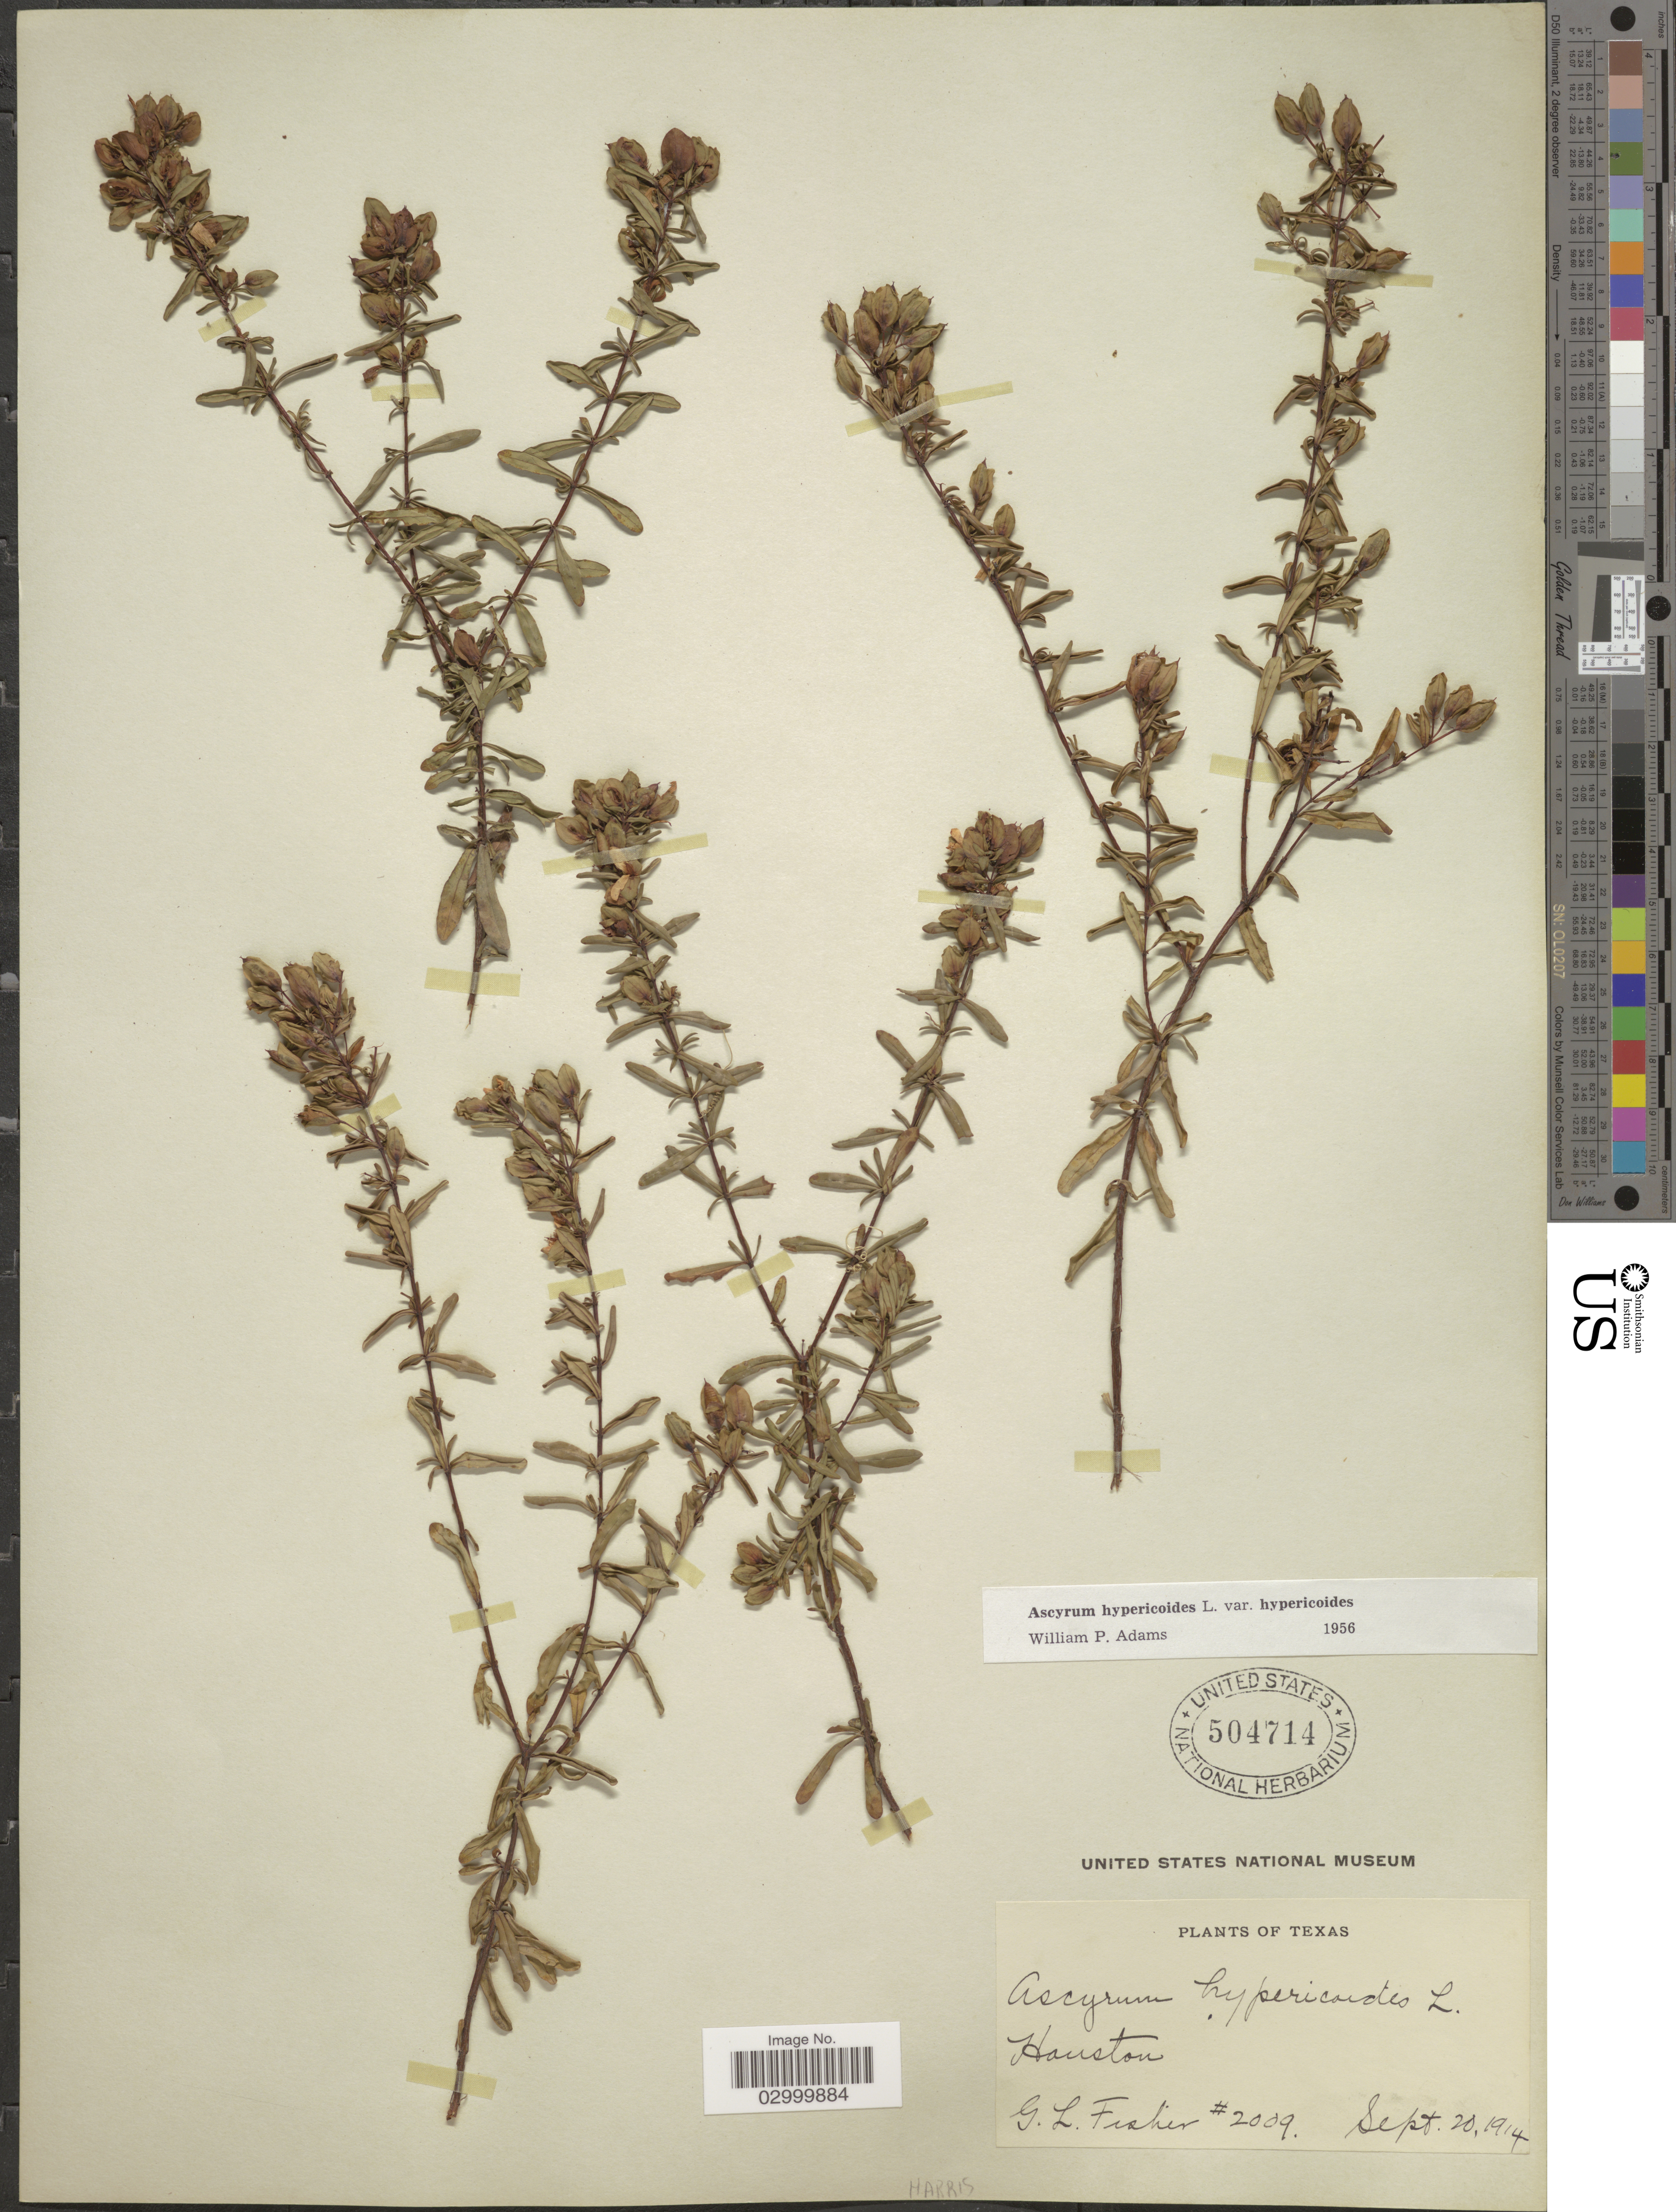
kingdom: Plantae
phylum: Tracheophyta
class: Magnoliopsida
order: Malpighiales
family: Hypericaceae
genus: Hypericum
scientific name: Hypericum hypericoides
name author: (L.) Crantz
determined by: Strong, Mark T., (BOT), Smithsonian Institution - National Museum of Natural History (UNITED STATES)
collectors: G. L. Fisher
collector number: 2009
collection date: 1914-09-20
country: United States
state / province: Texas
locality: Houston. Harris.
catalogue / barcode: US 504714